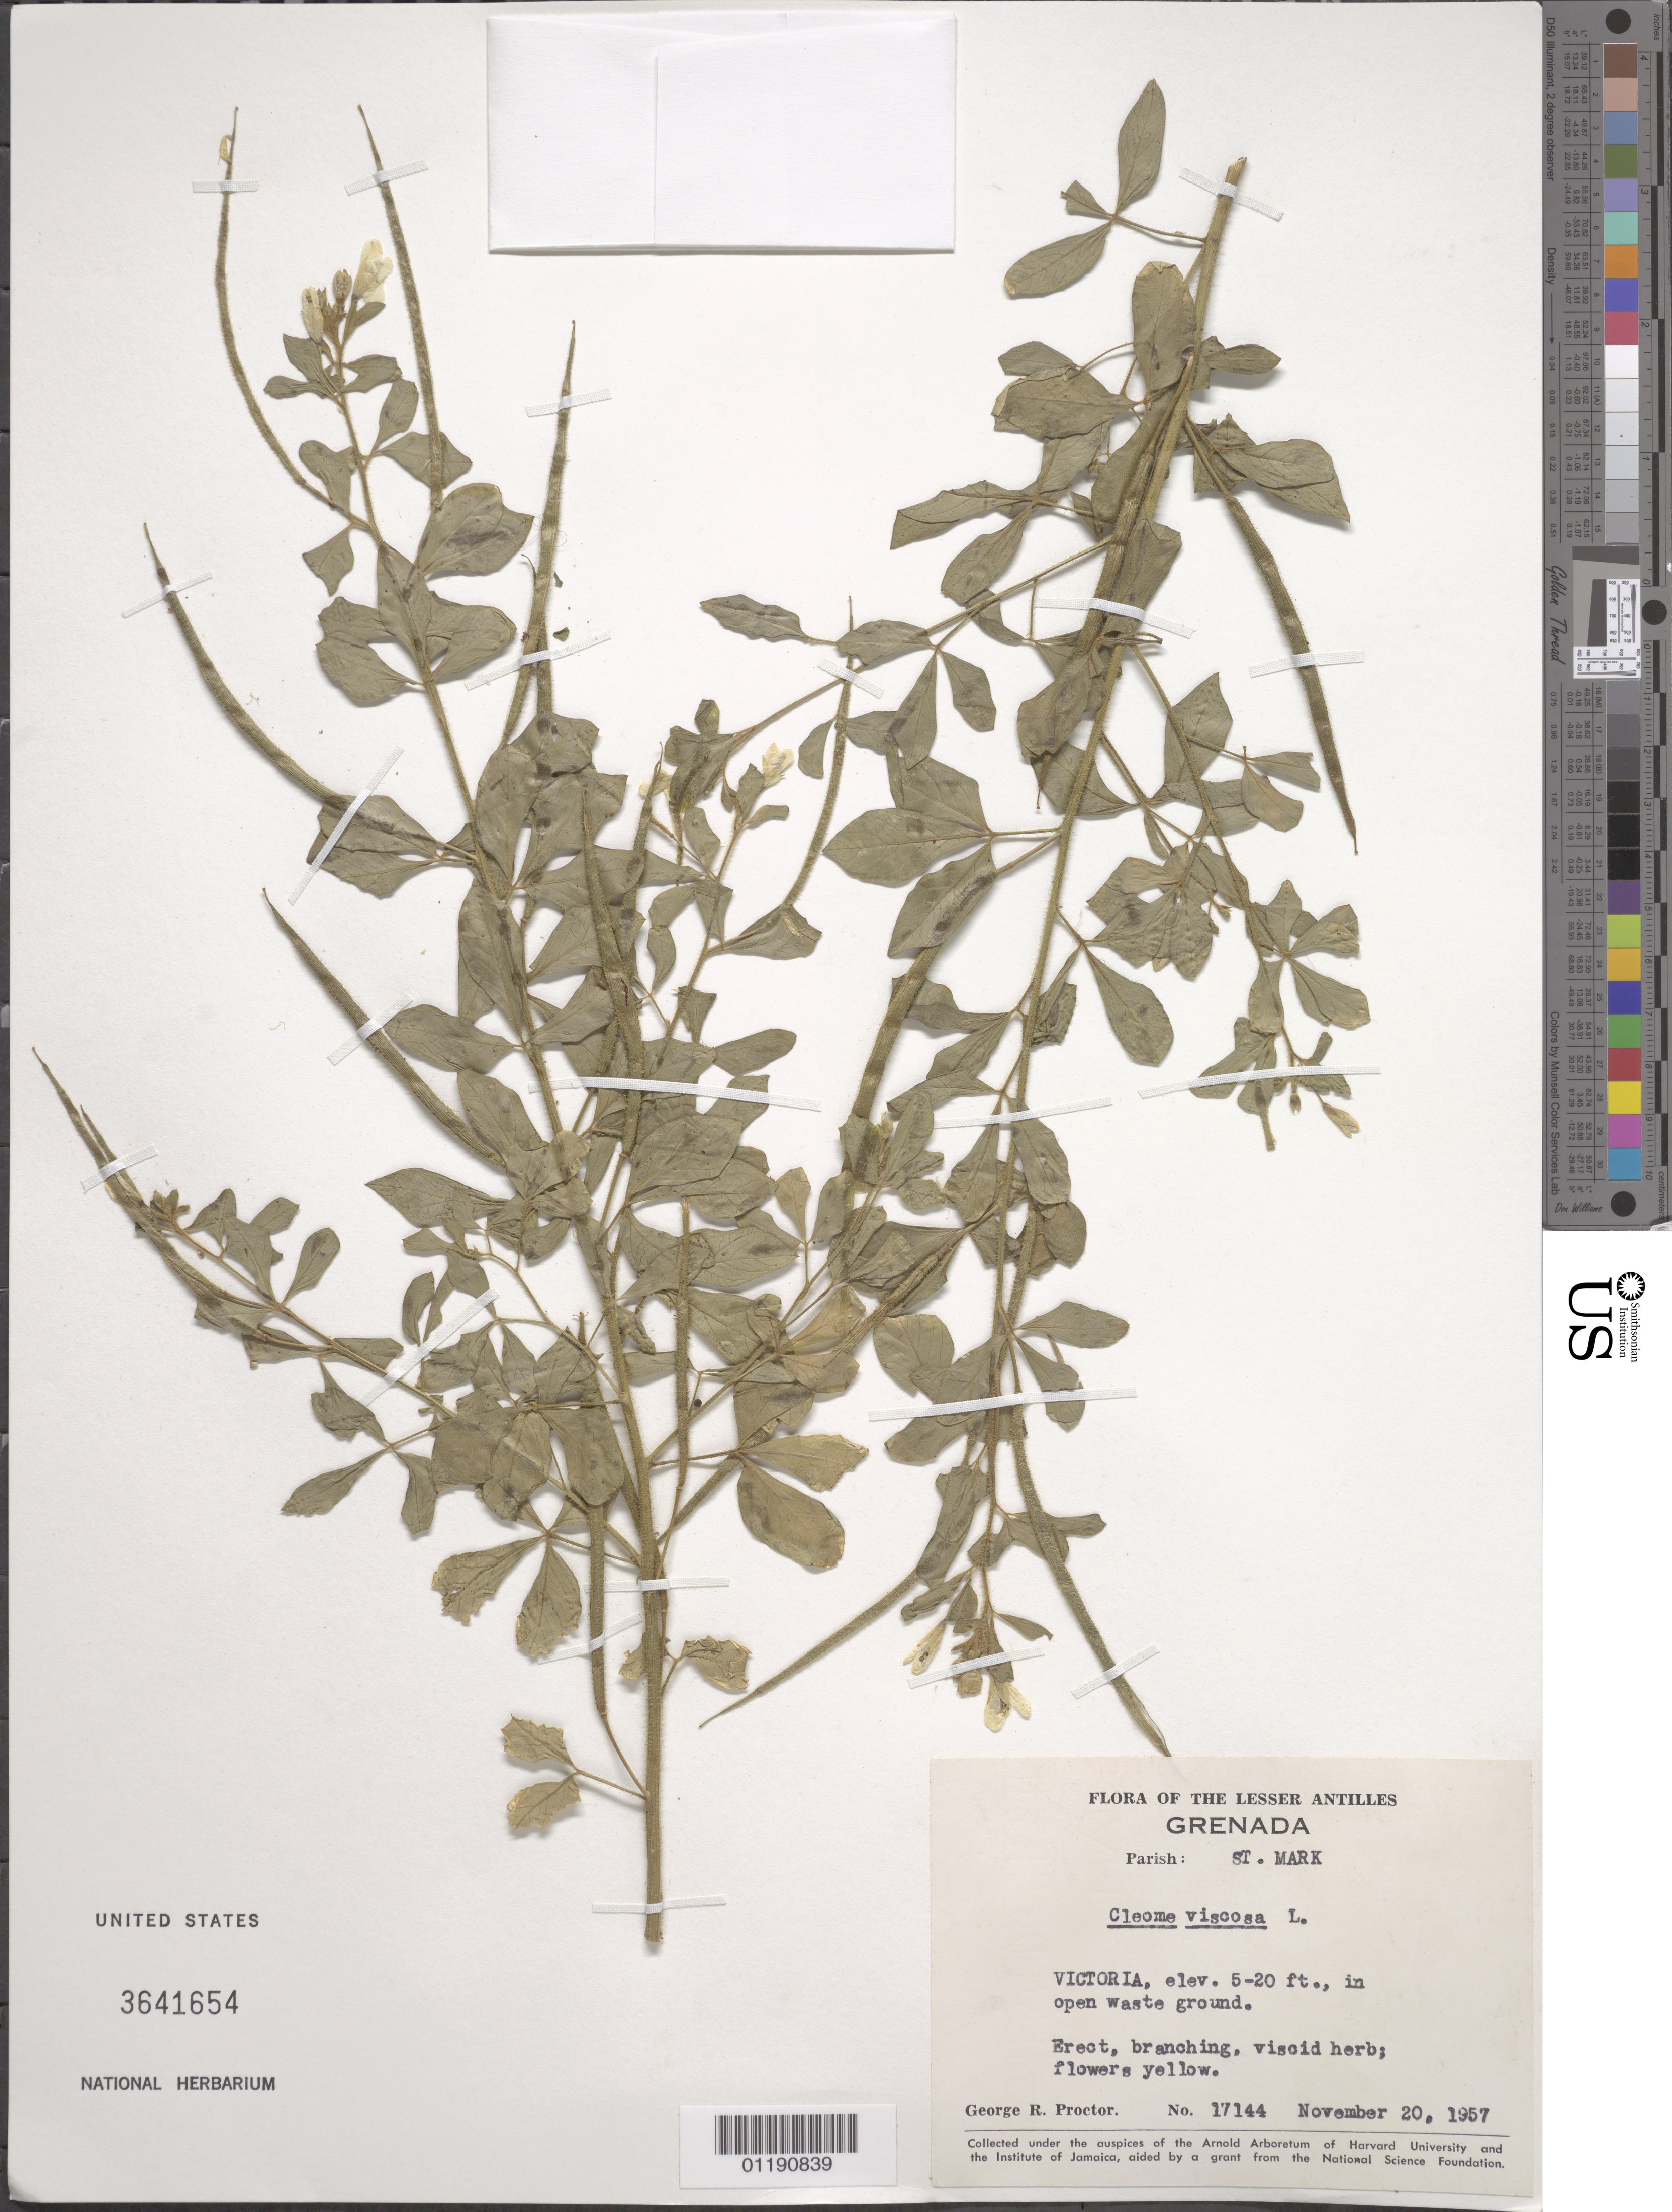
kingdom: Plantae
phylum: Tracheophyta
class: Magnoliopsida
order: Brassicales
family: Cleomaceae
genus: Arivela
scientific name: Arivela viscosa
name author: (L.) Raf.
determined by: Strong, M. T., (US), Smithsonian Institution - National Museum of Natural History (UNITED STATES)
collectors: G. R. Proctor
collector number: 17144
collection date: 1957-11-20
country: Grenada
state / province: Saint Mark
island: Grenada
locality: St. Mark. Victoria, in open waste ground.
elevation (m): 2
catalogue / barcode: US 3641654